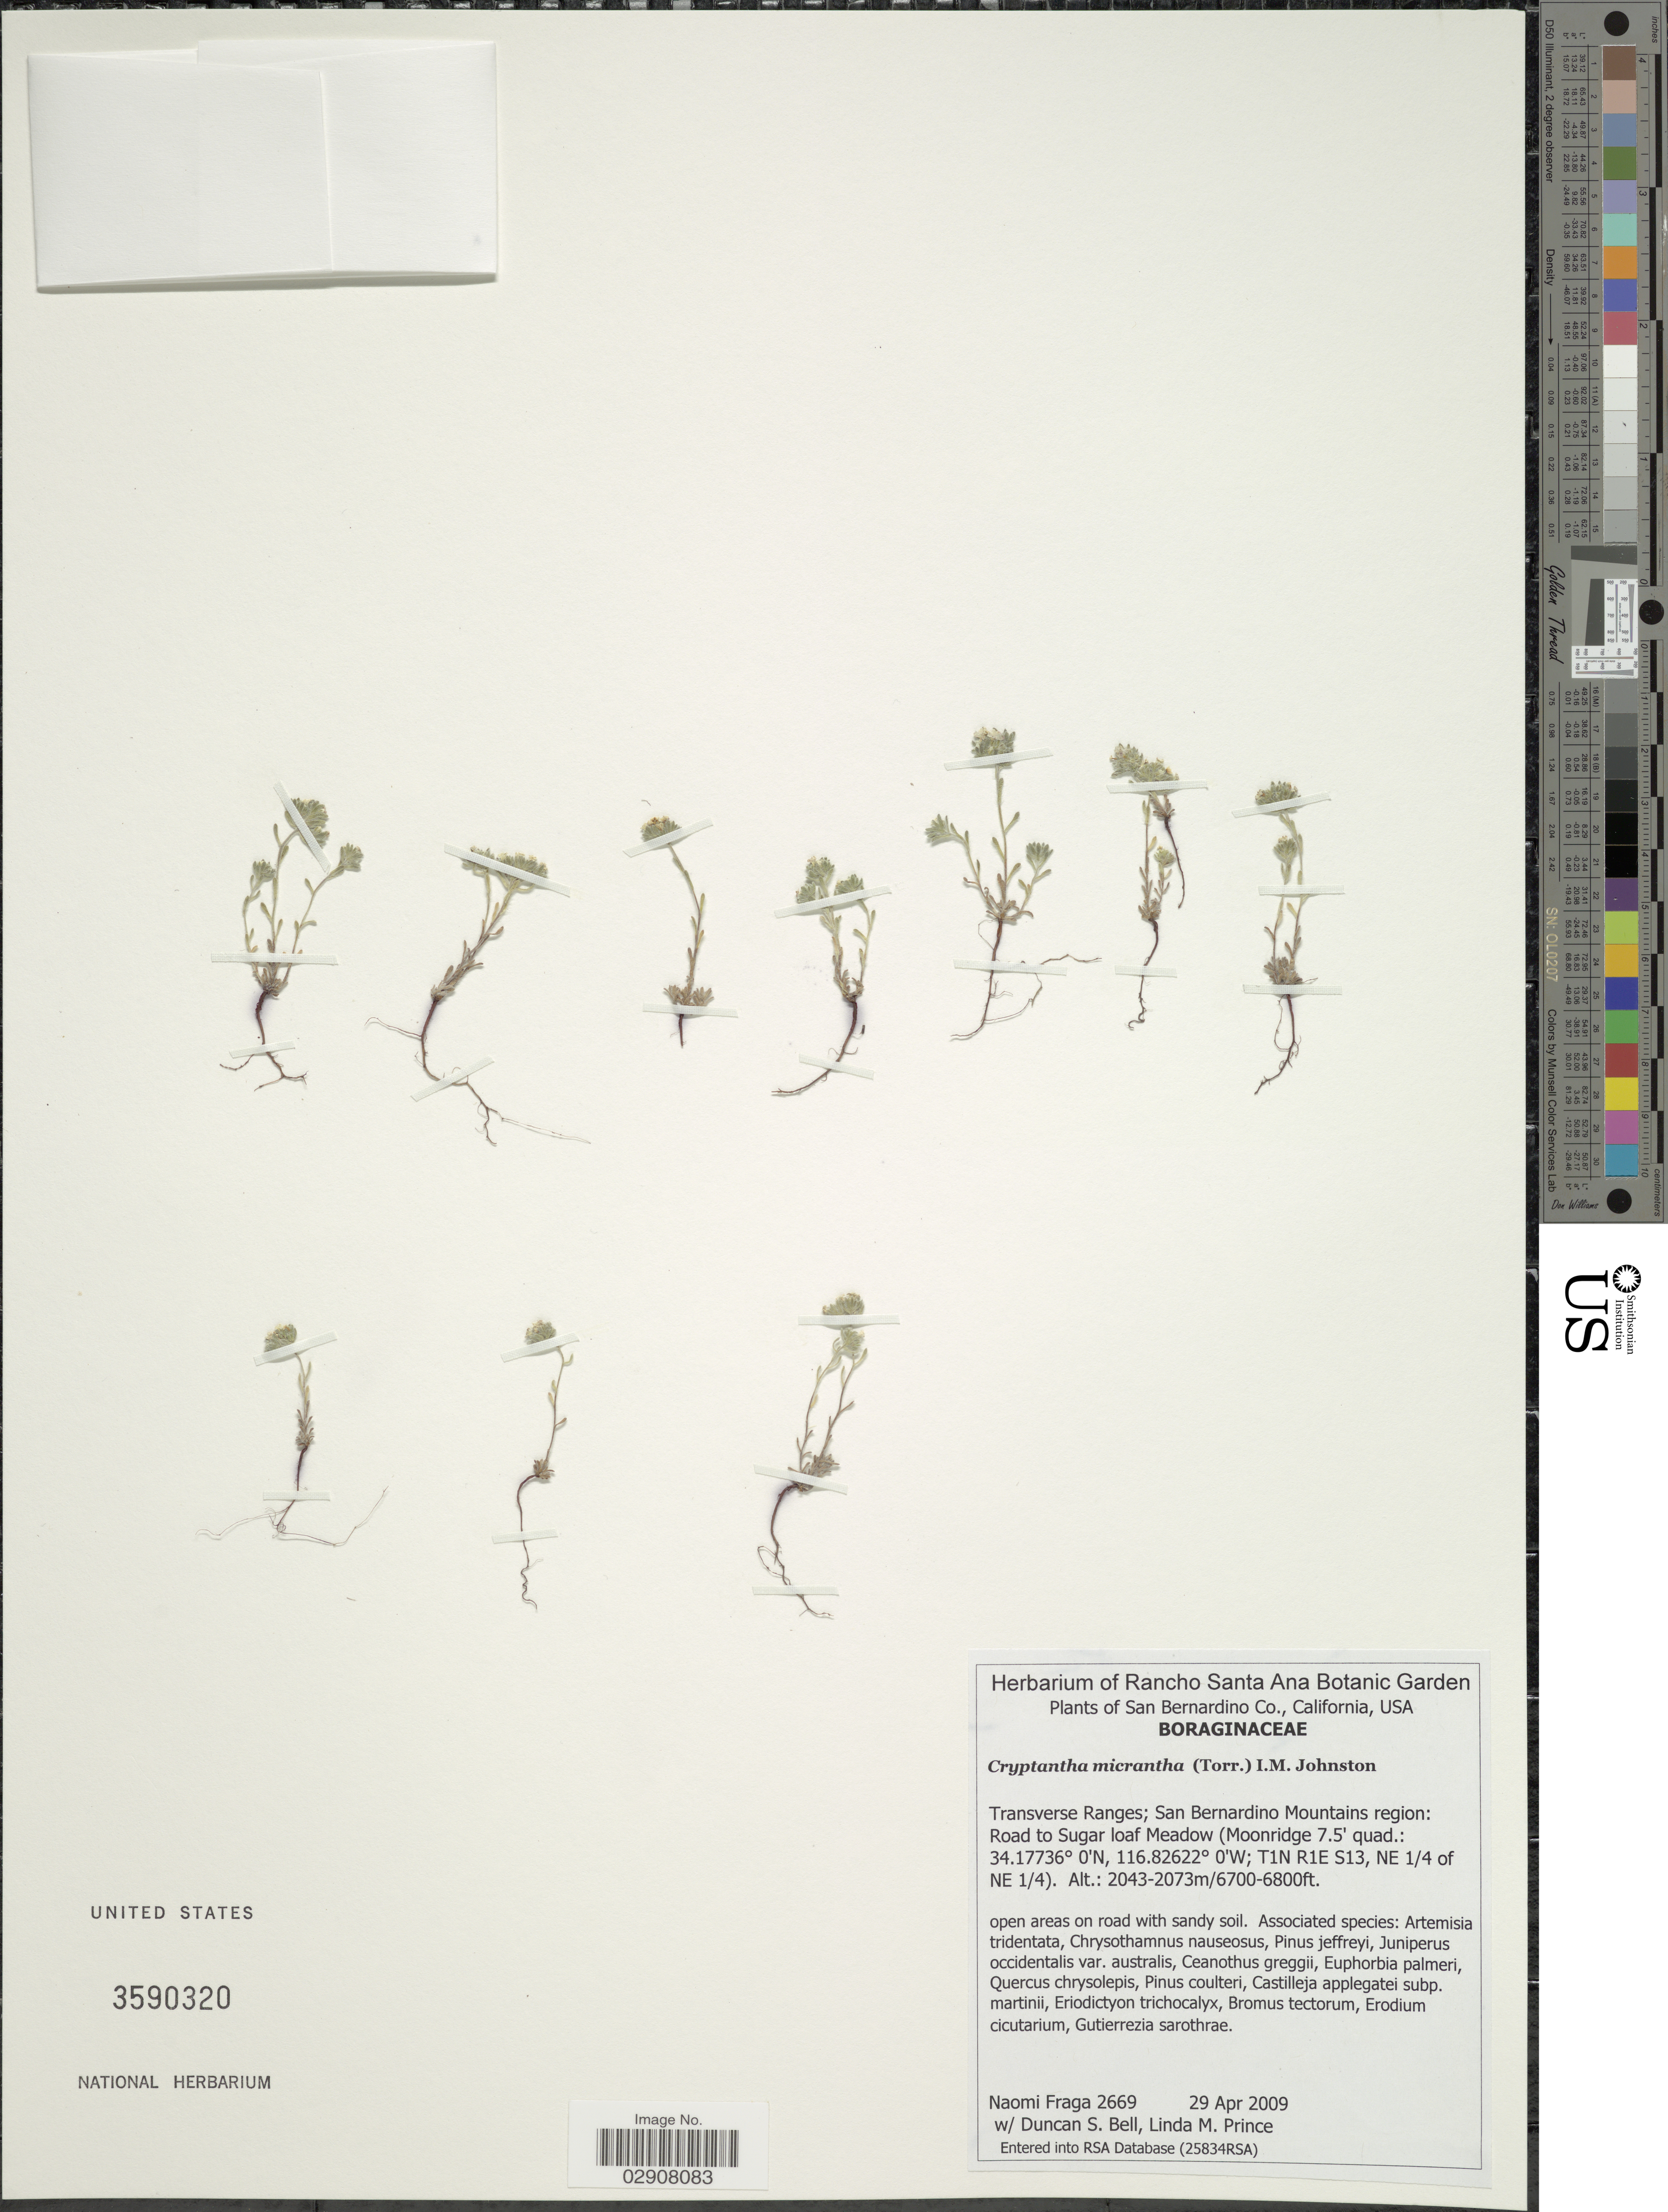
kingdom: Plantae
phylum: Tracheophyta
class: Magnoliopsida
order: Boraginales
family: Boraginaceae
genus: Cryptantha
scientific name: Cryptantha micrantha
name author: (Torr.) I.M. Johnst.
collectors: N. Fraga, D. S. Bell & L. M. Prince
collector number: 2669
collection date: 2009-04-29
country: United States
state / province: California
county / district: San Bernardino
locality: San Bernardino Co., Transverse Ranges, San Bernardino Mountains region: Road to Sugar loaf Meadow (Moonridge 7.5'quad.) T1N R1E S13, NE 1/4 of NE 1/4)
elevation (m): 2043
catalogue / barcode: US 3590320